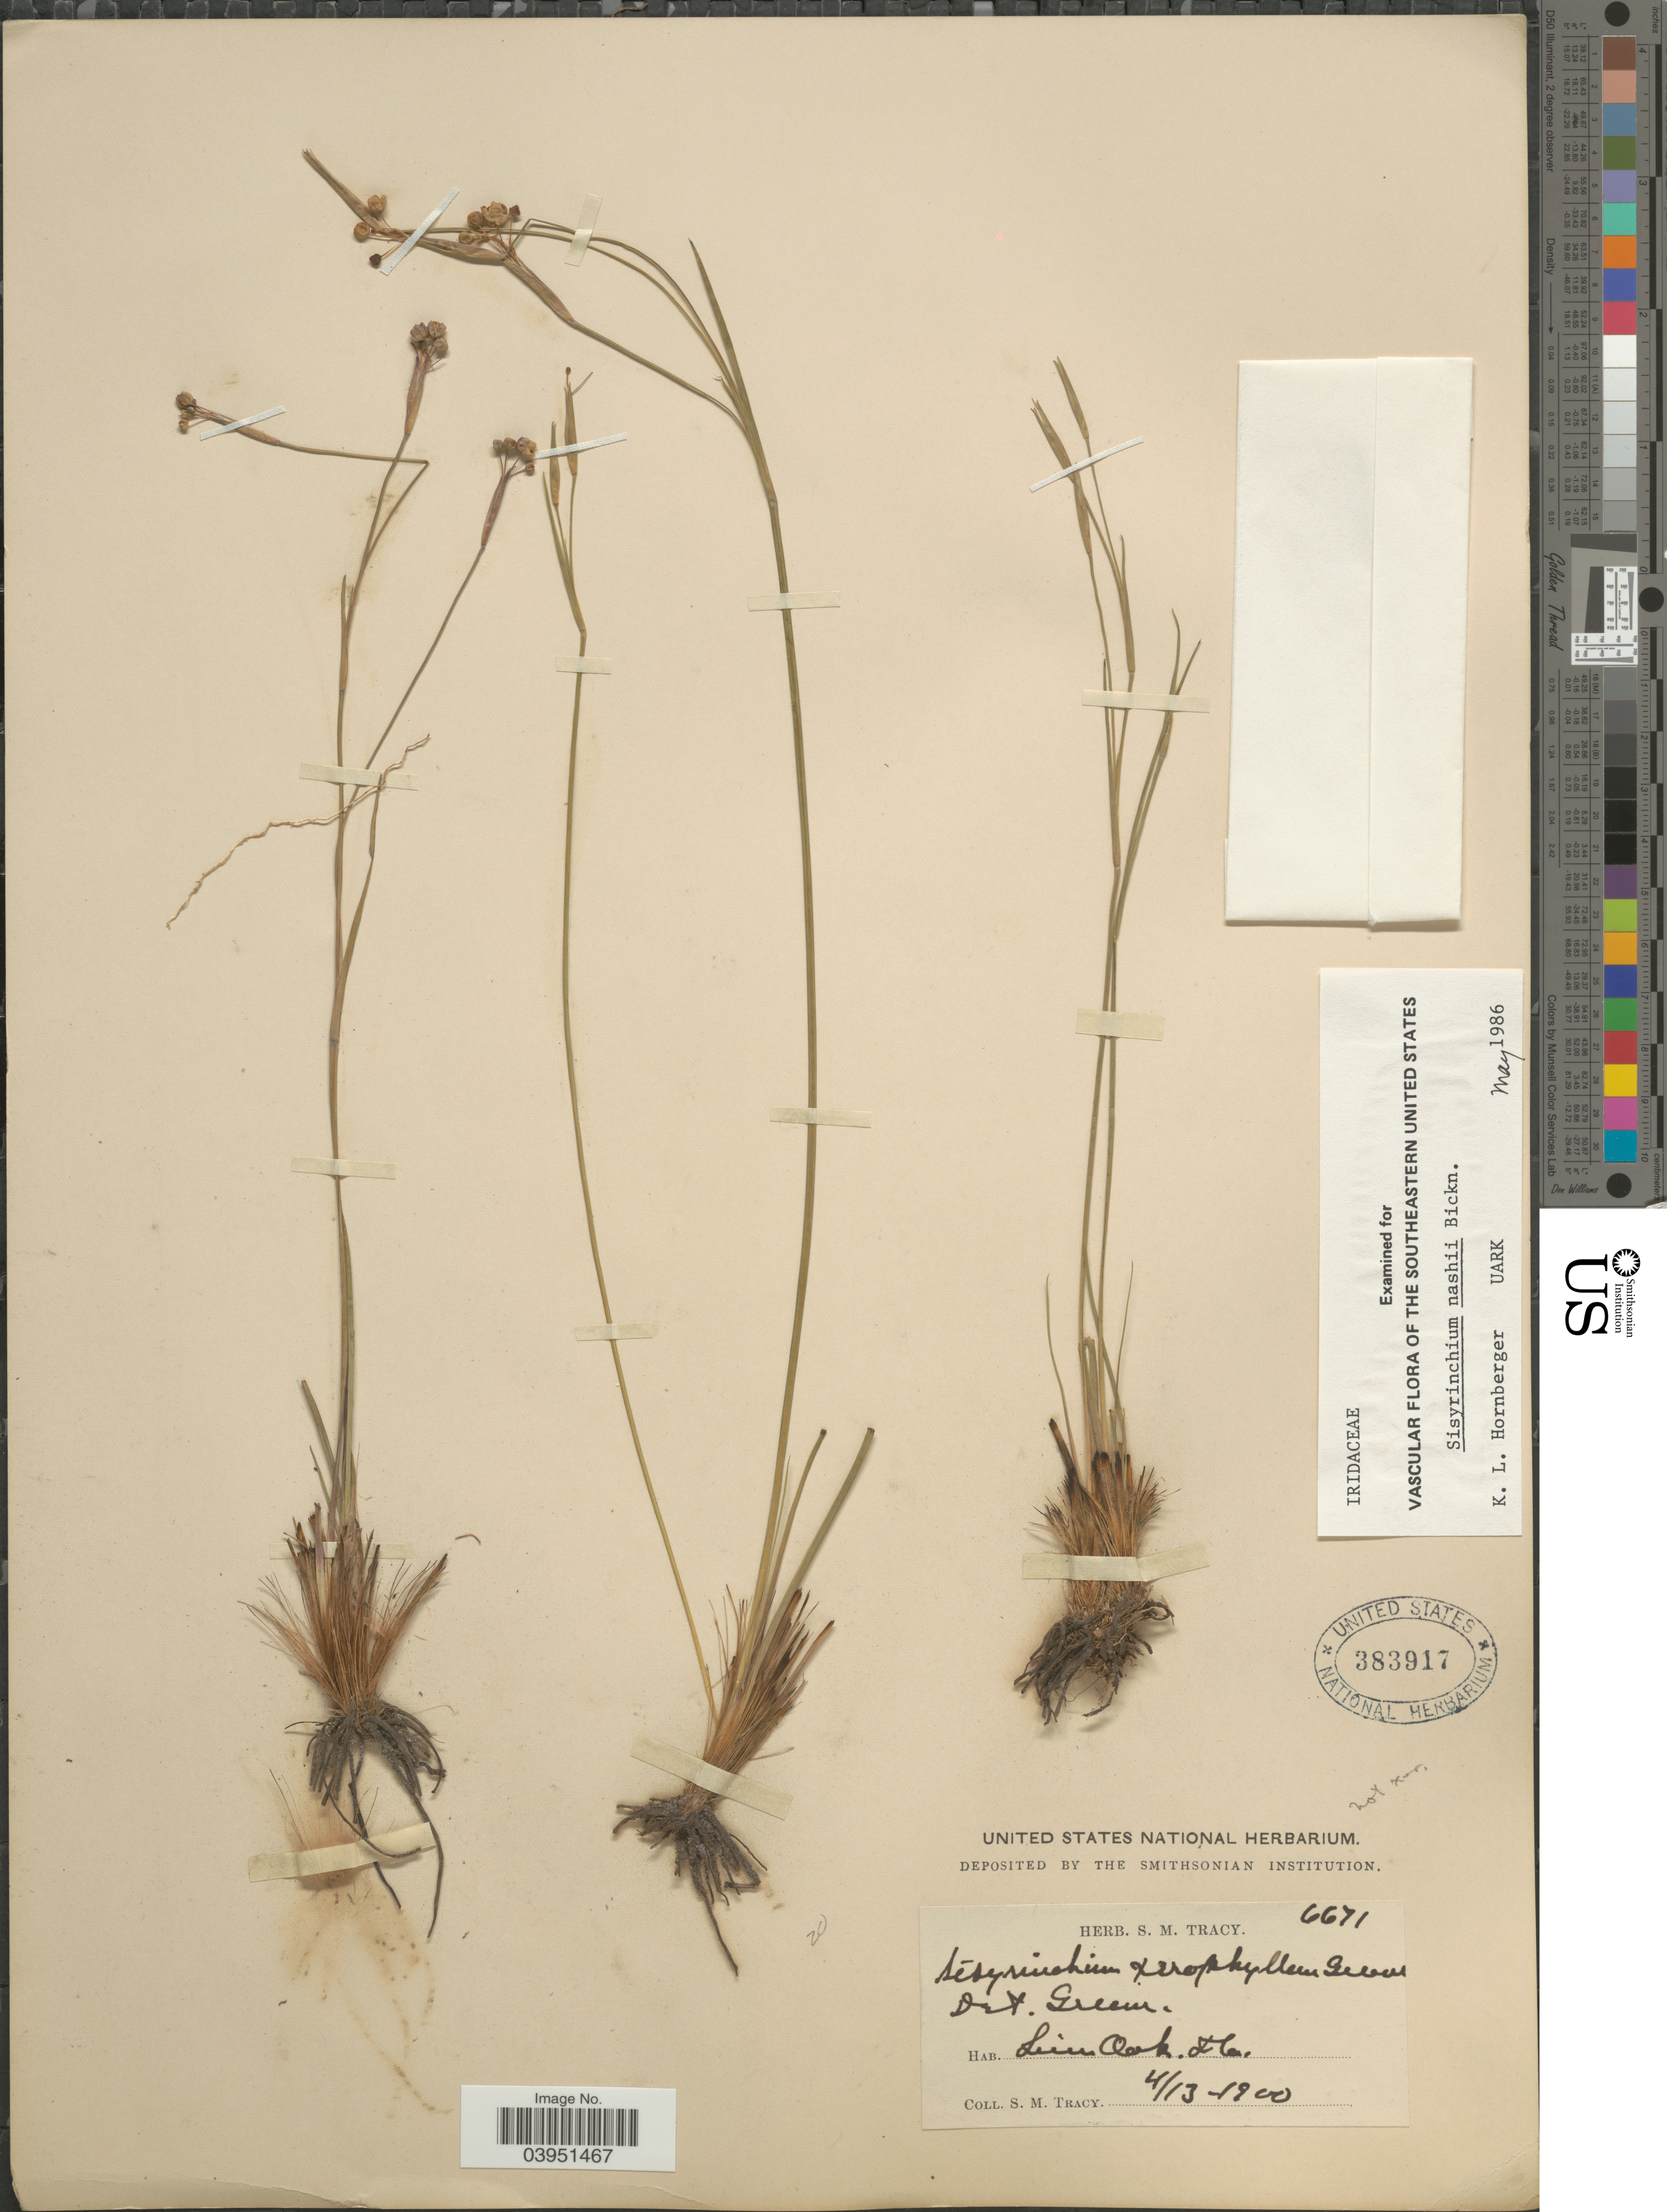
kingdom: Plantae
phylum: Tracheophyta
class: Liliopsida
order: Asparagales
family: Iridaceae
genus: Sisyrinchium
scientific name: Sisyrinchium nashii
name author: E.P. Bicknell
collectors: S. M. Tracy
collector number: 6671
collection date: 1900-04-13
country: United States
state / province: Florida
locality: Live Oak.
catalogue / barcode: US 383917